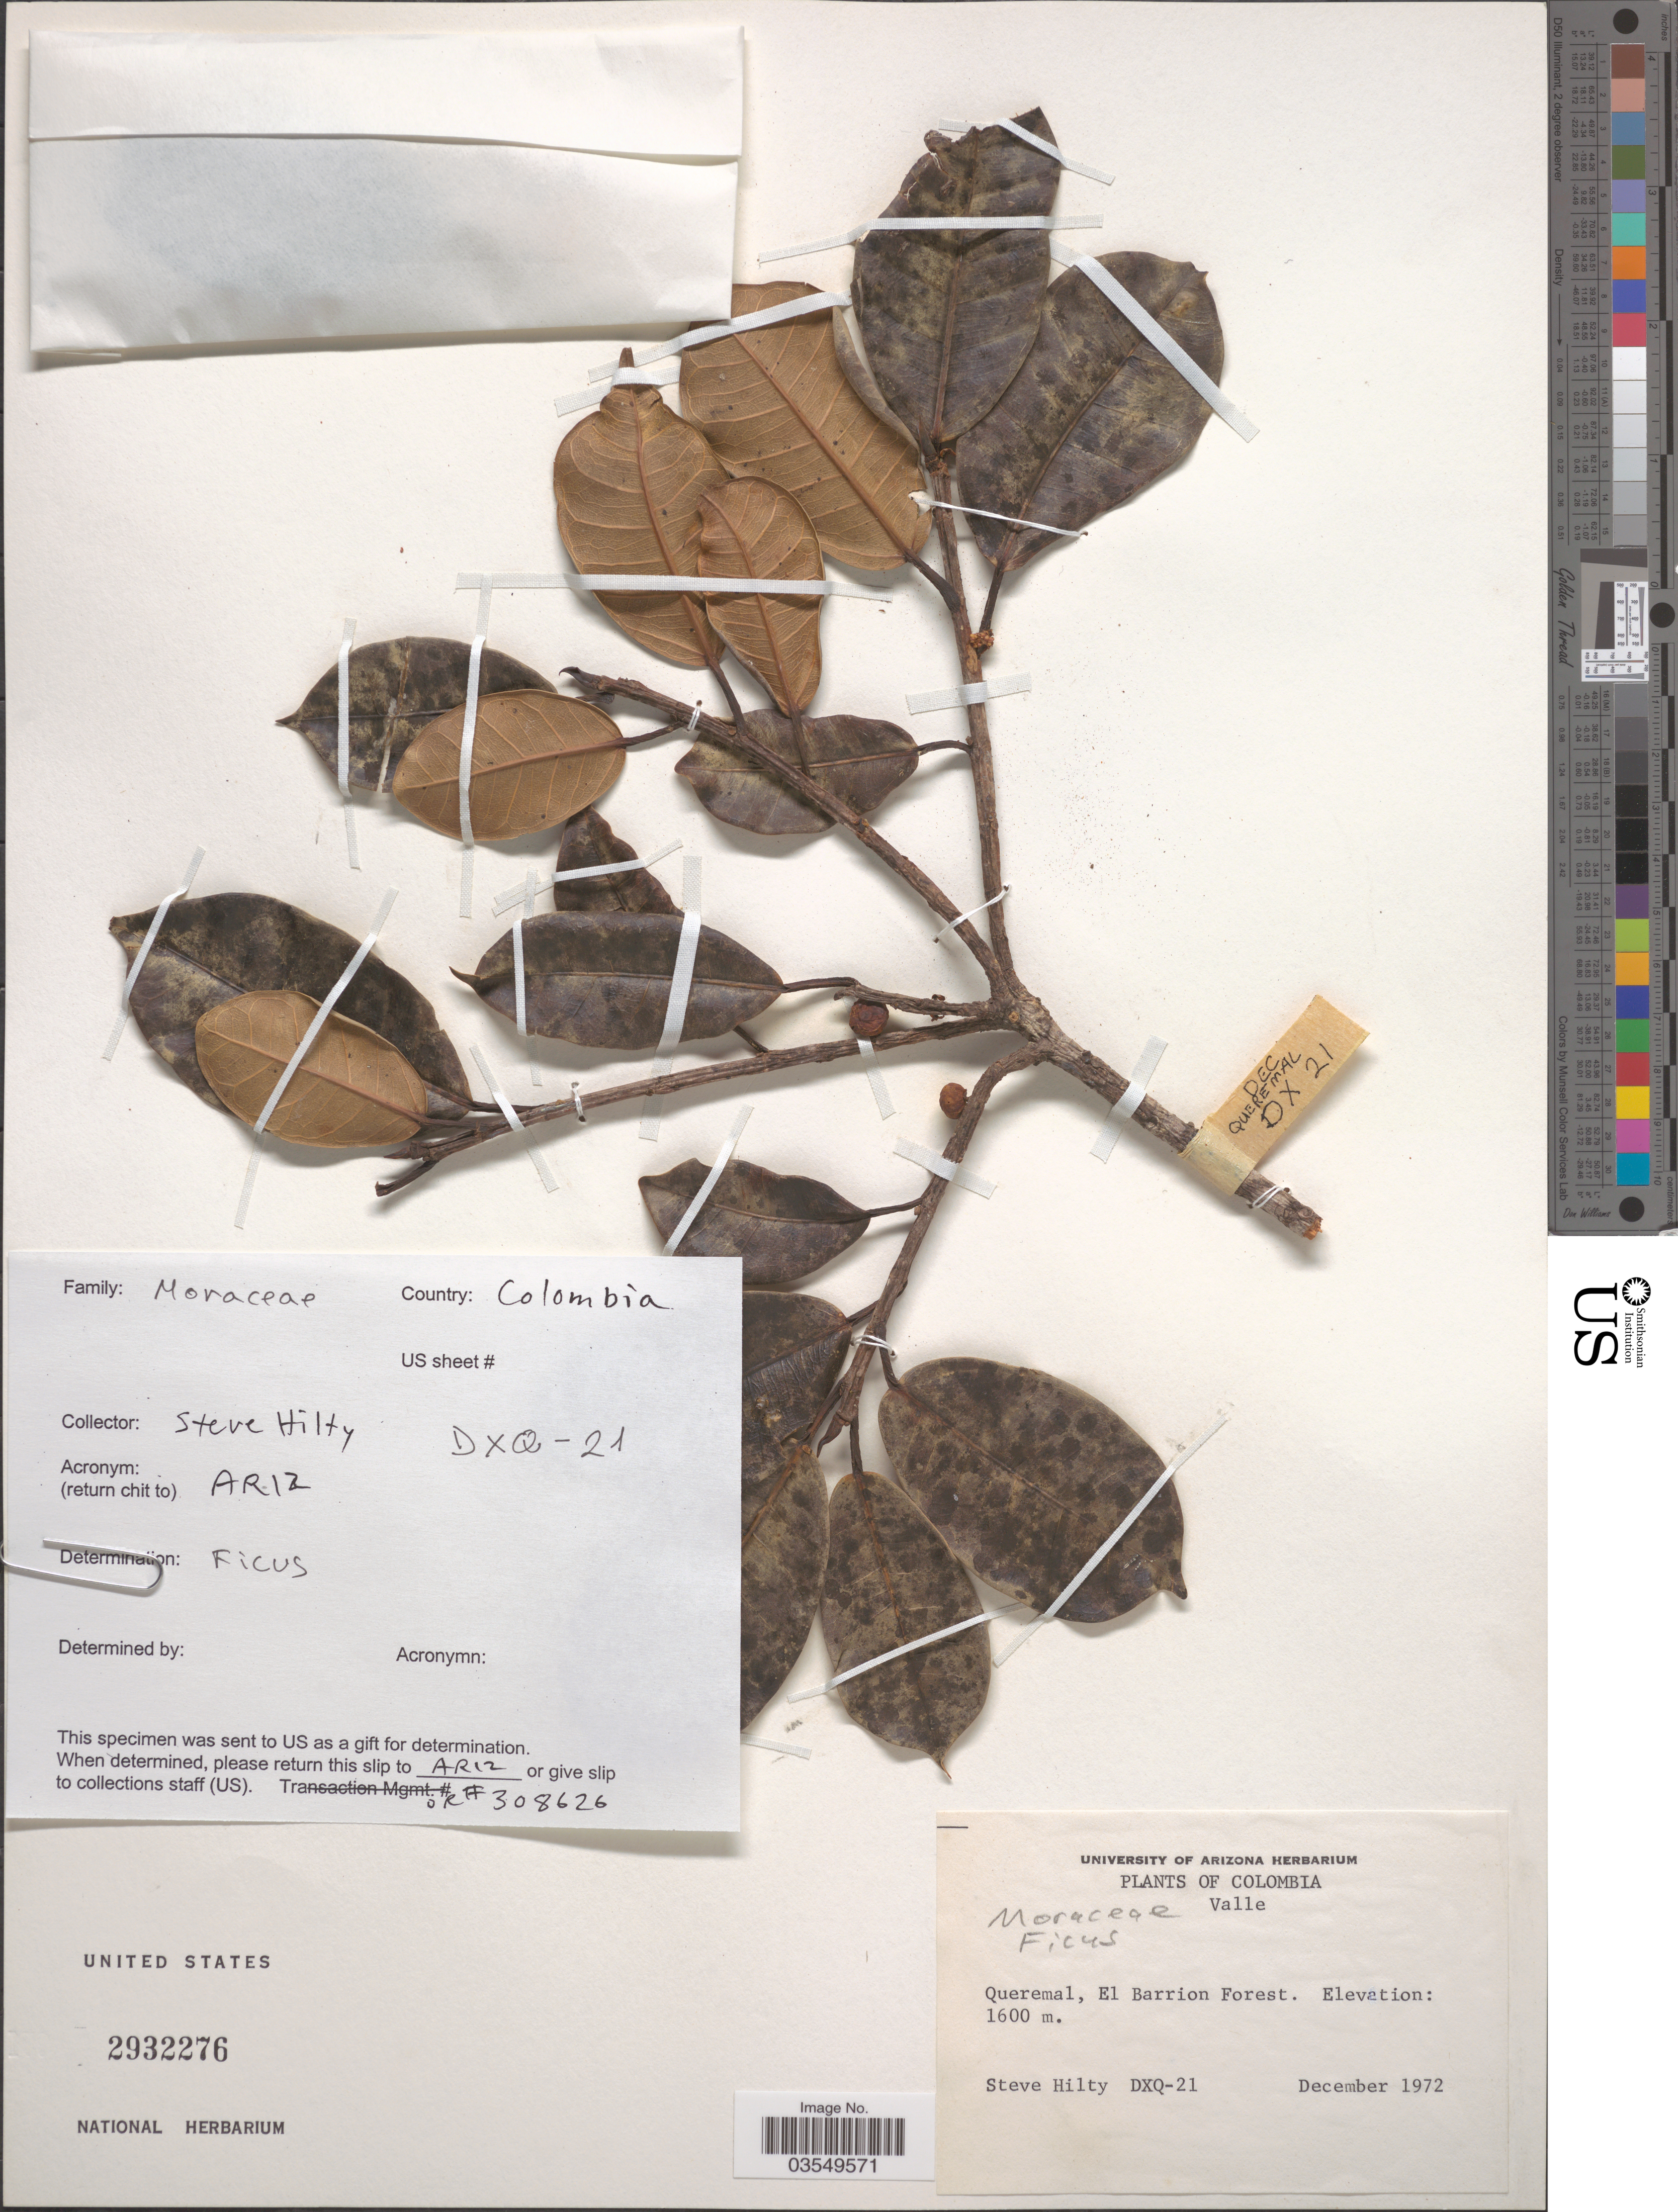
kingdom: Plantae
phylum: Tracheophyta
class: Magnoliopsida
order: Rosales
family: Moraceae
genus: Ficus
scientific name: Ficus andicola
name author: Standl.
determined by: Mitidieri, Nicole, (WIS), University of Wisconsin - Madison (UNITED STATES)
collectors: S. Hilty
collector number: DXQ-21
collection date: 1972-12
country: Colombia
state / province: Valle del Cauca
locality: Valle. Queremal, El Barrion Forest.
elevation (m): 1600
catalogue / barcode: US 2932276